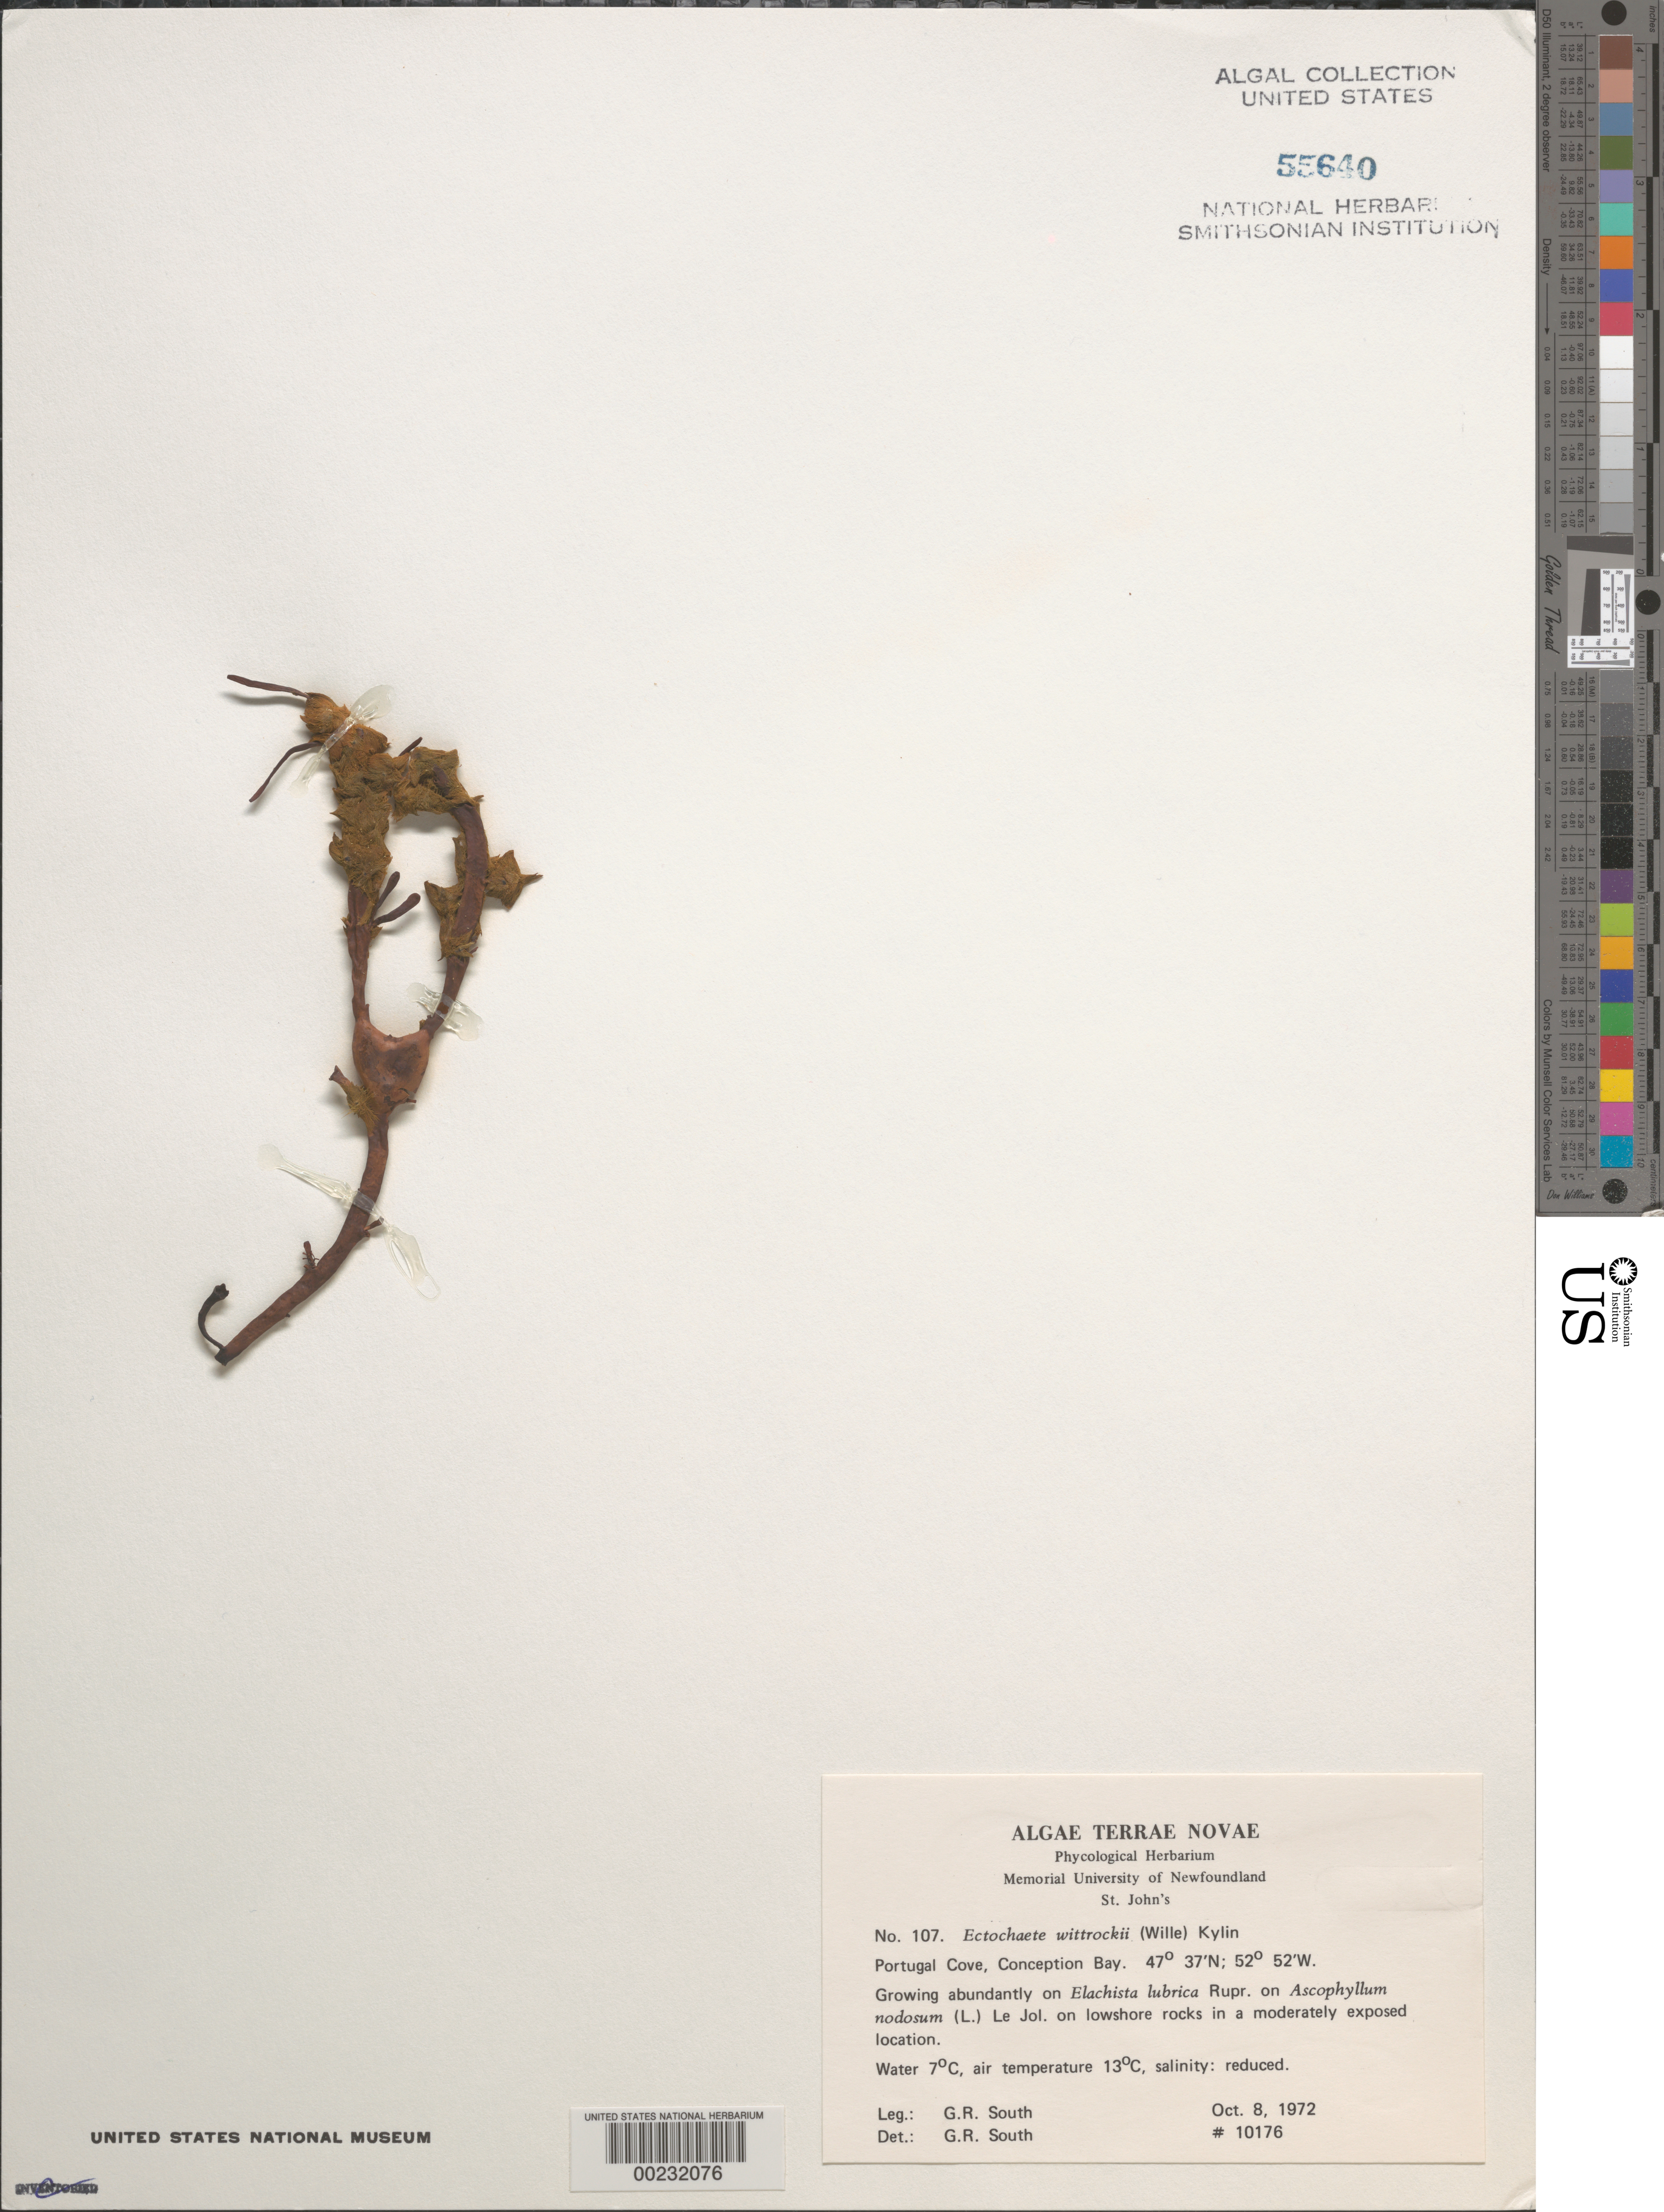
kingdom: Plantae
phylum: Chlorophyta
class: Ulvophyceae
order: Ulvales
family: Ulvellaceae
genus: Ulvella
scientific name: Ulvella wittrockii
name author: (N.Wille) R. Nielsen et al.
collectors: G. R. South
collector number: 10176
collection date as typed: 08 Oct 1972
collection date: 1972-10-08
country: Canada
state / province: Newfoundland and Labrador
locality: Portugal Cove, Conception Bay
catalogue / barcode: US 55640